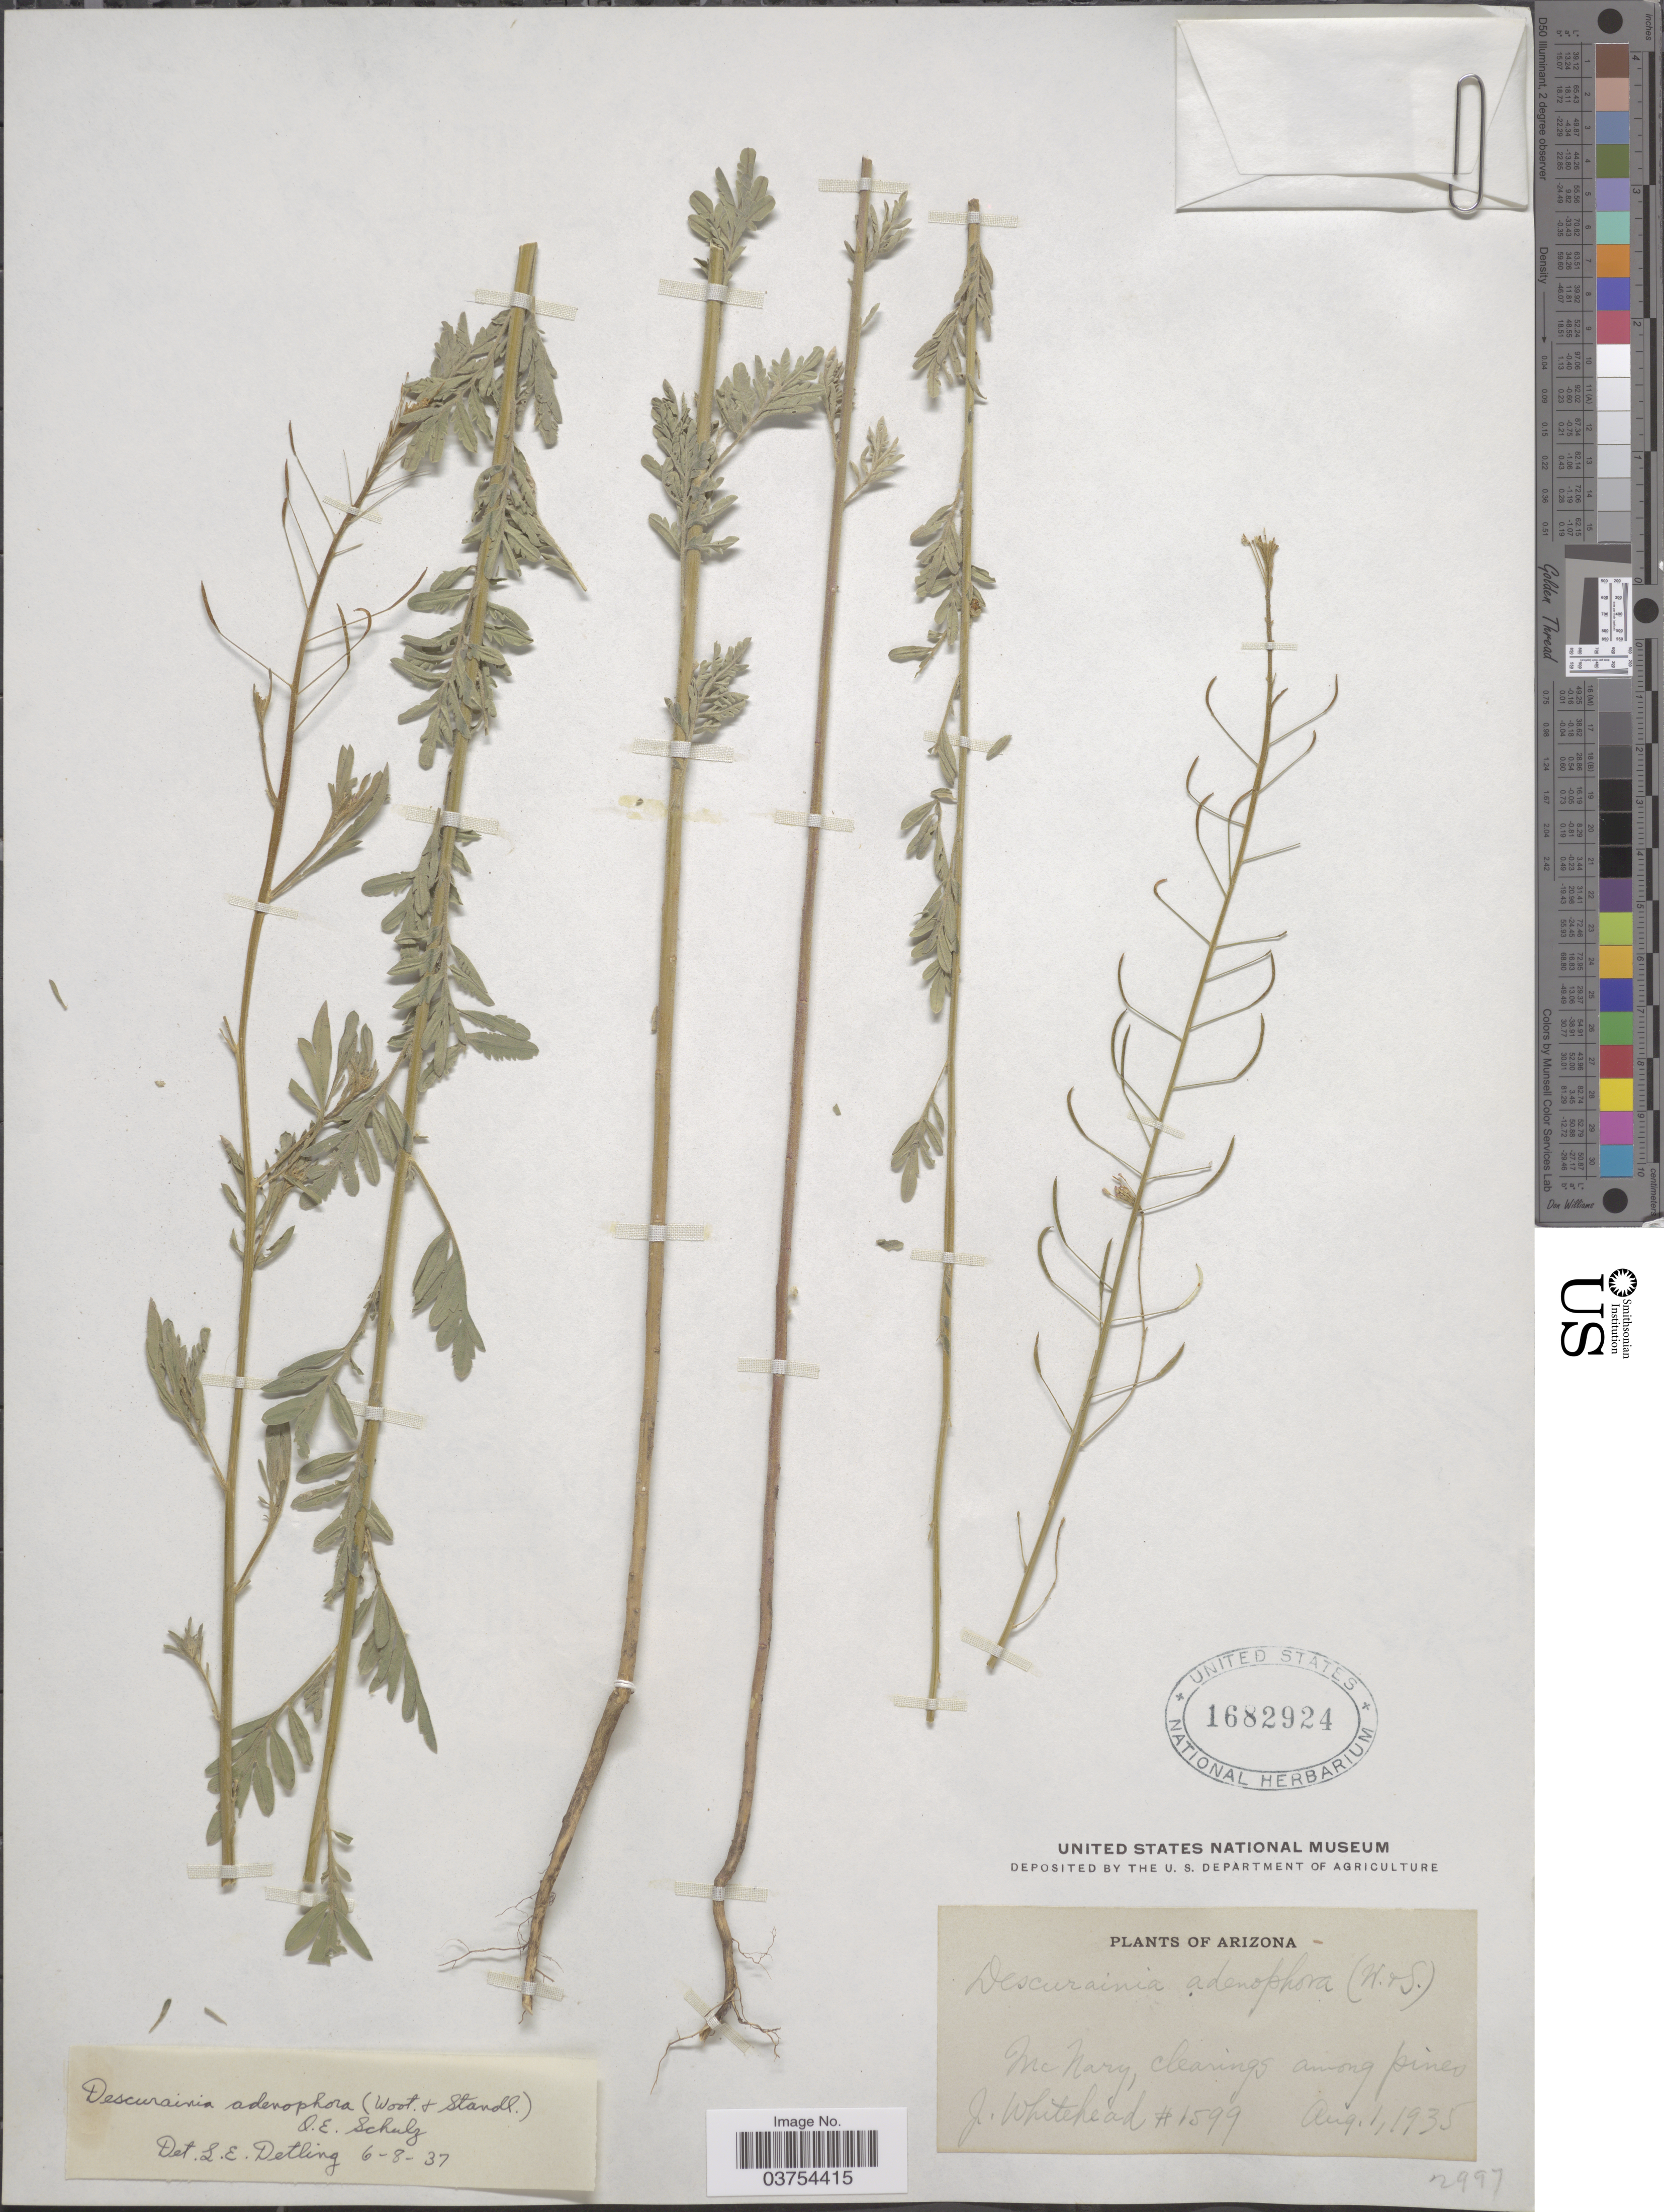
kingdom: Plantae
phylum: Tracheophyta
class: Magnoliopsida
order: Brassicales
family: Brassicaceae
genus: Descurainia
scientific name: Descurainia obtusa subsp. adenophora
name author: (Wooton & Standl.) Detling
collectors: J. Whitehead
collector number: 1599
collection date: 1935-08-01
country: United States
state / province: Arizona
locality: Mc Mary.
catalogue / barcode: US 1682924